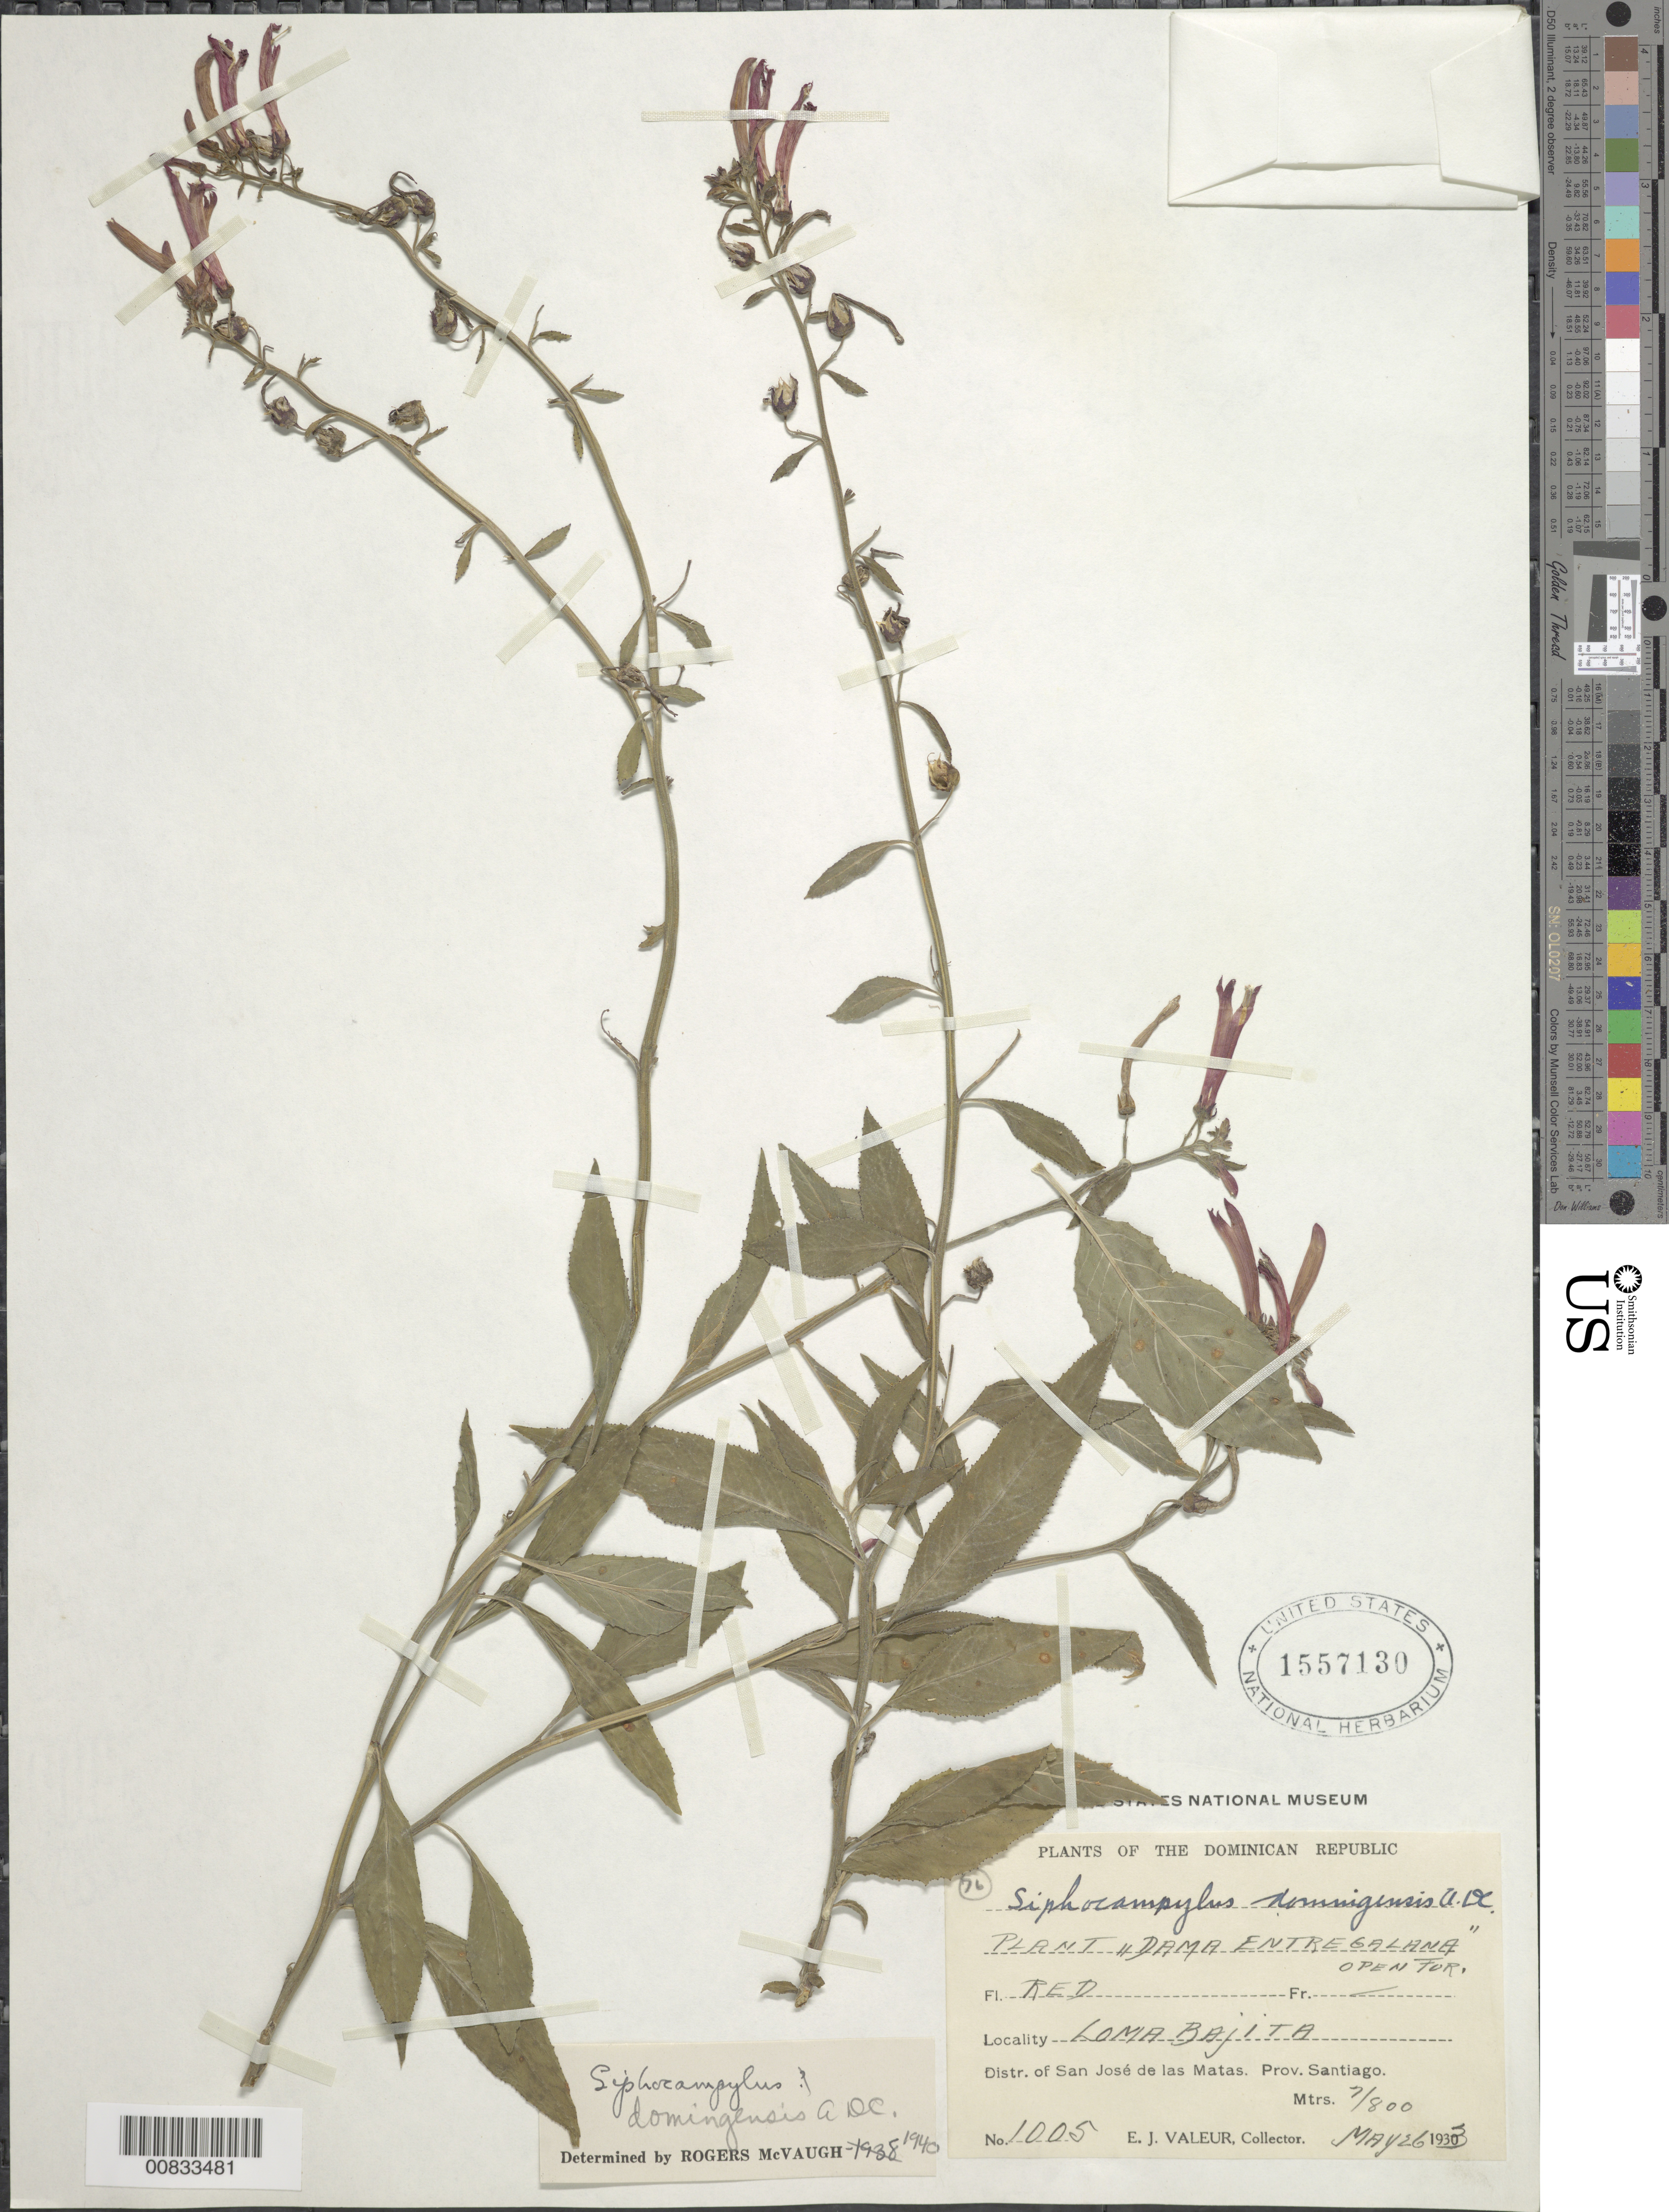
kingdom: Plantae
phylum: Tracheophyta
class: Magnoliopsida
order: Asterales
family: Campanulaceae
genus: Siphocampylus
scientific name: Siphocampylus domingensis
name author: A. DC.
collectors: E. Valeur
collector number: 1005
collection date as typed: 26 May 1933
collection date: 1933-05-26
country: Dominican Republic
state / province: Santiago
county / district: San José de las Matas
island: Hispaniola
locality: Loma Bajita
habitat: Open forest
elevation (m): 700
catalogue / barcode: US 1557130